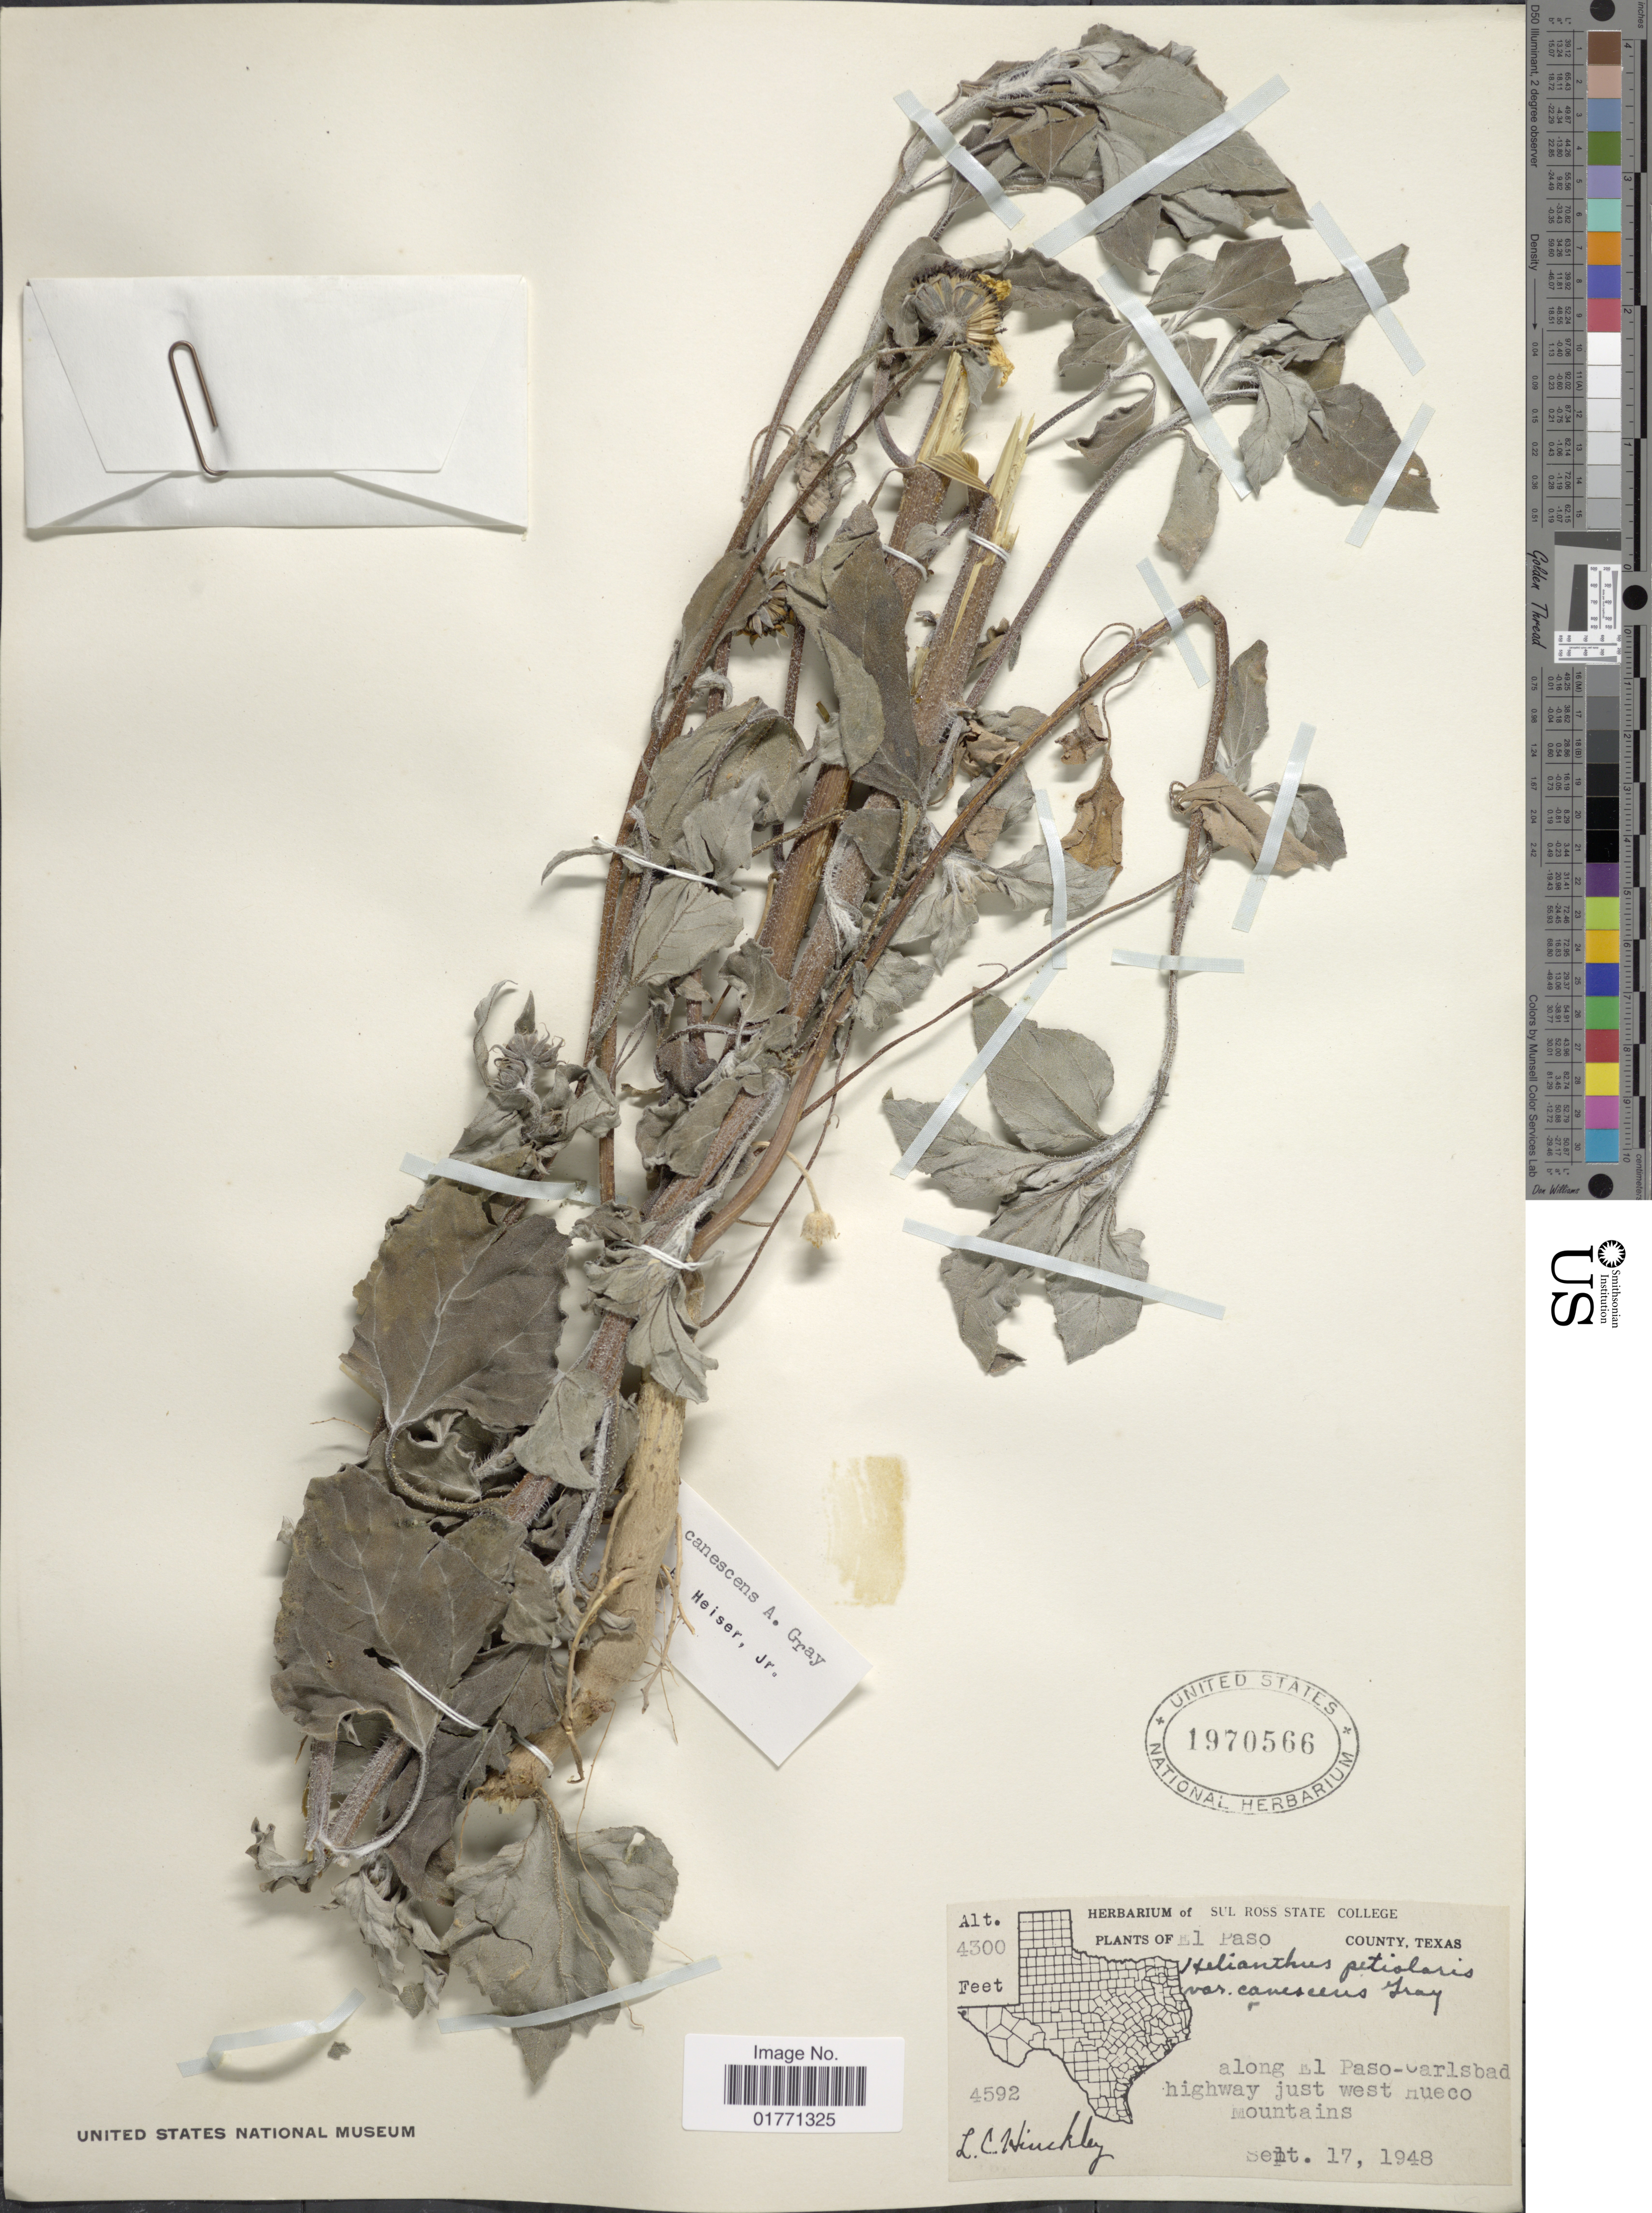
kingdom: Plantae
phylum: Tracheophyta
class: Magnoliopsida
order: Asterales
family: Asteraceae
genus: Helianthus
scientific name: Helianthus petiolaris var. canescens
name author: Nutt.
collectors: L. Hinckley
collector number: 4592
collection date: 1948-09-17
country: United States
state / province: Texas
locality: El Paso County, along El Paso-Carlsbad highway just west Hueco Mountains.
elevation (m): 1311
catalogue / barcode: US 1970566